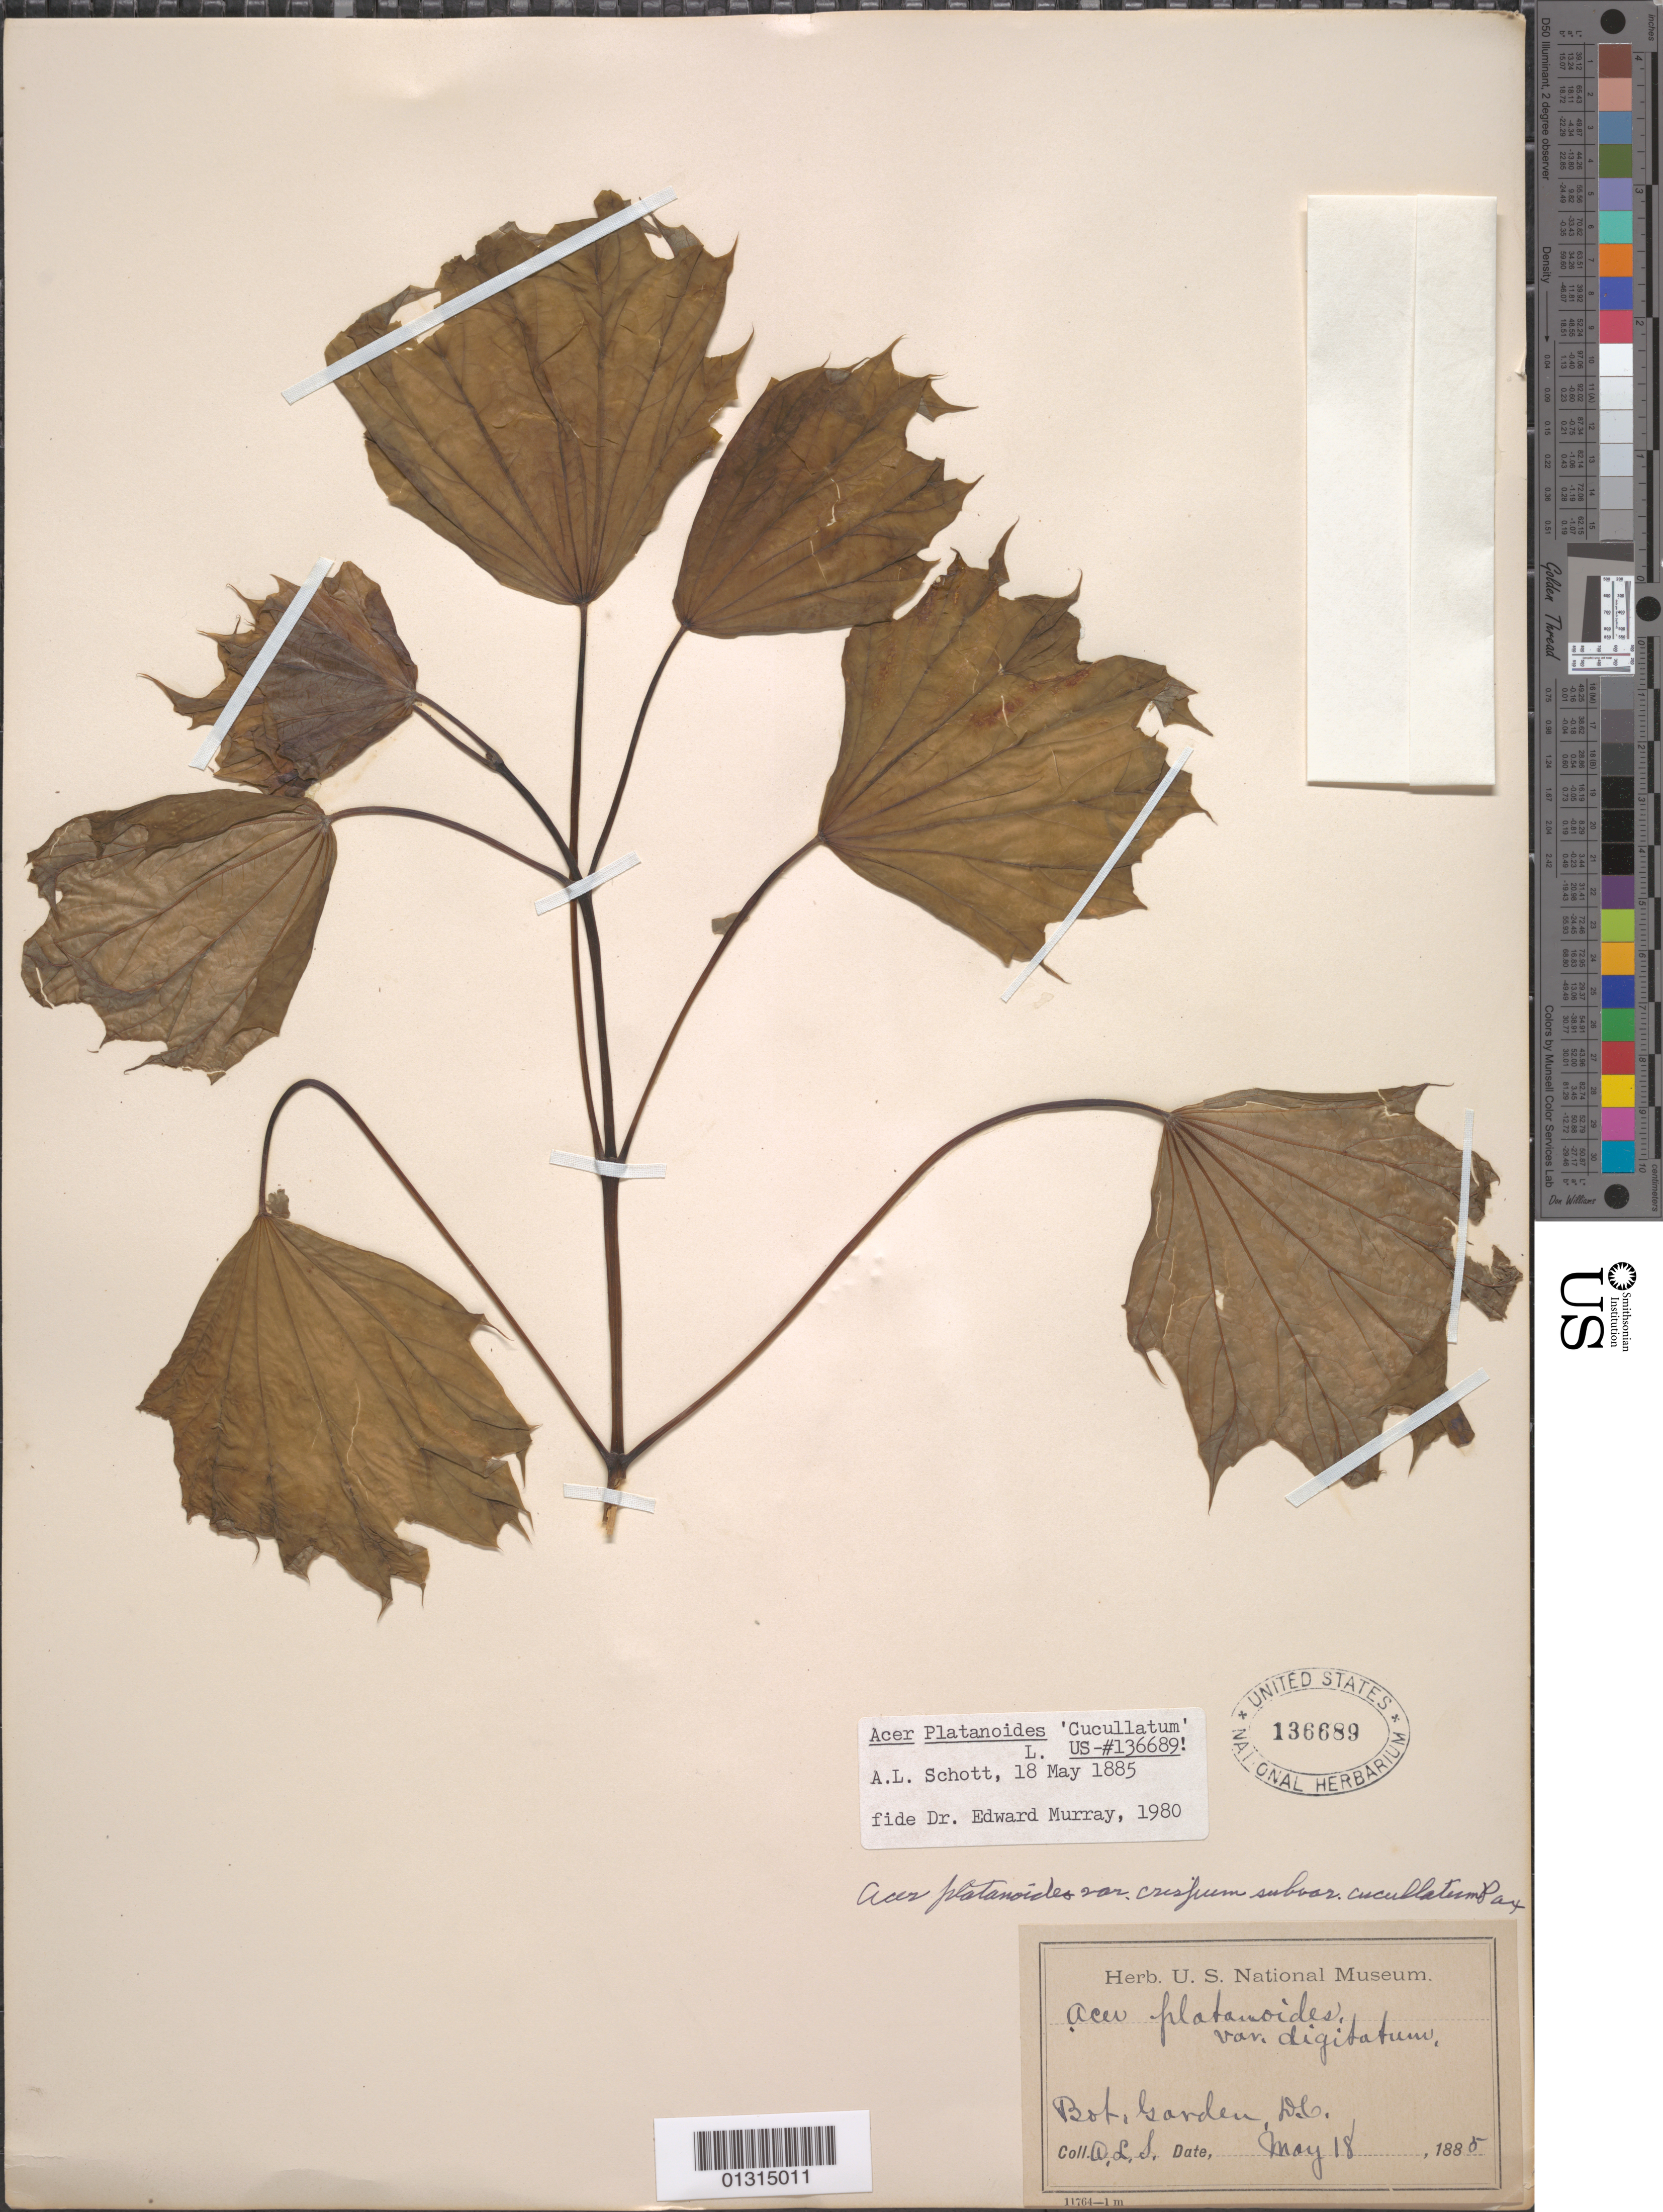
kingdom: Plantae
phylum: Tracheophyta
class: Magnoliopsida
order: Sapindales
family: Sapindaceae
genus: Acer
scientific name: Acer platanoides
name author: L.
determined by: Murray, Edward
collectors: A. L. Schott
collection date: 1885-05-18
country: United States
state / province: District of Columbia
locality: Botanic Garden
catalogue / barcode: US 136689